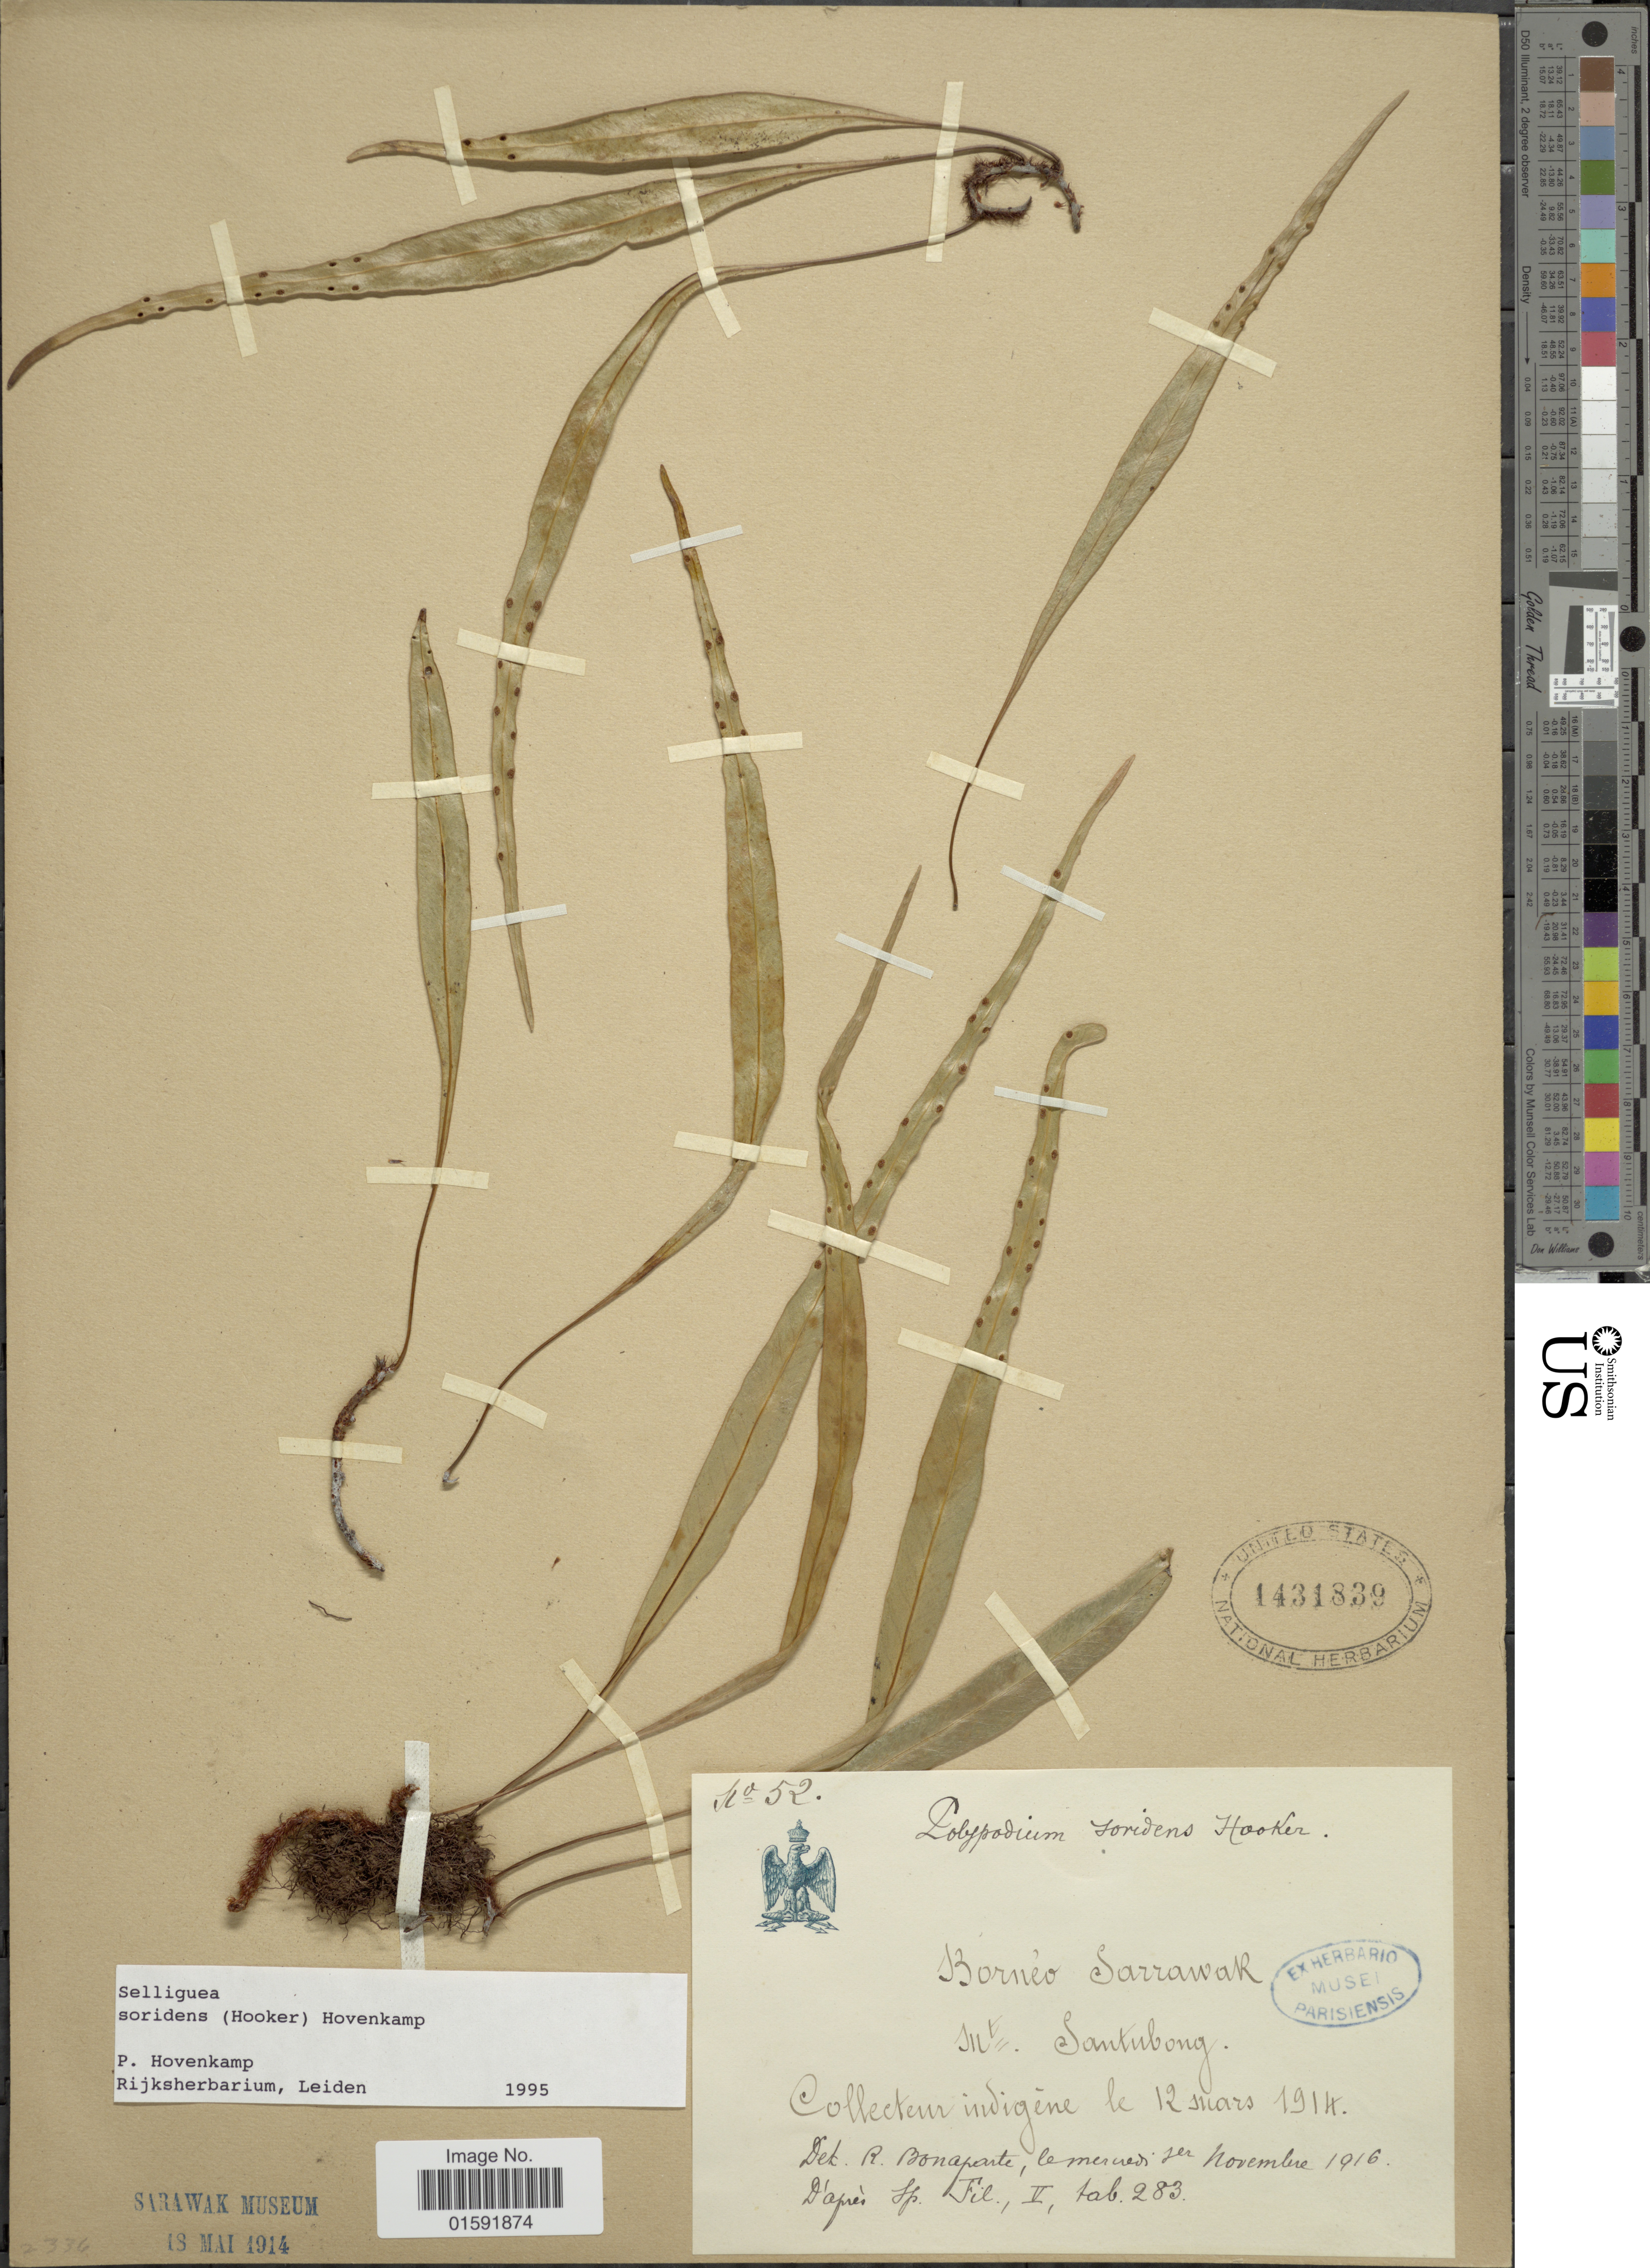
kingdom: Plantae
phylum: Tracheophyta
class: Polypodiopsida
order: Polypodiales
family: Polypodiaceae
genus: Selliguea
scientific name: Selliguea soridens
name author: (Hook.) Hovenkamp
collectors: ex herb. Mus. Paraensis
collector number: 52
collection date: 1914-03-12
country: Malaysia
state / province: Sarawak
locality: Borneo, Mt. Santubong [interpreted]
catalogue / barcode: US 1431839